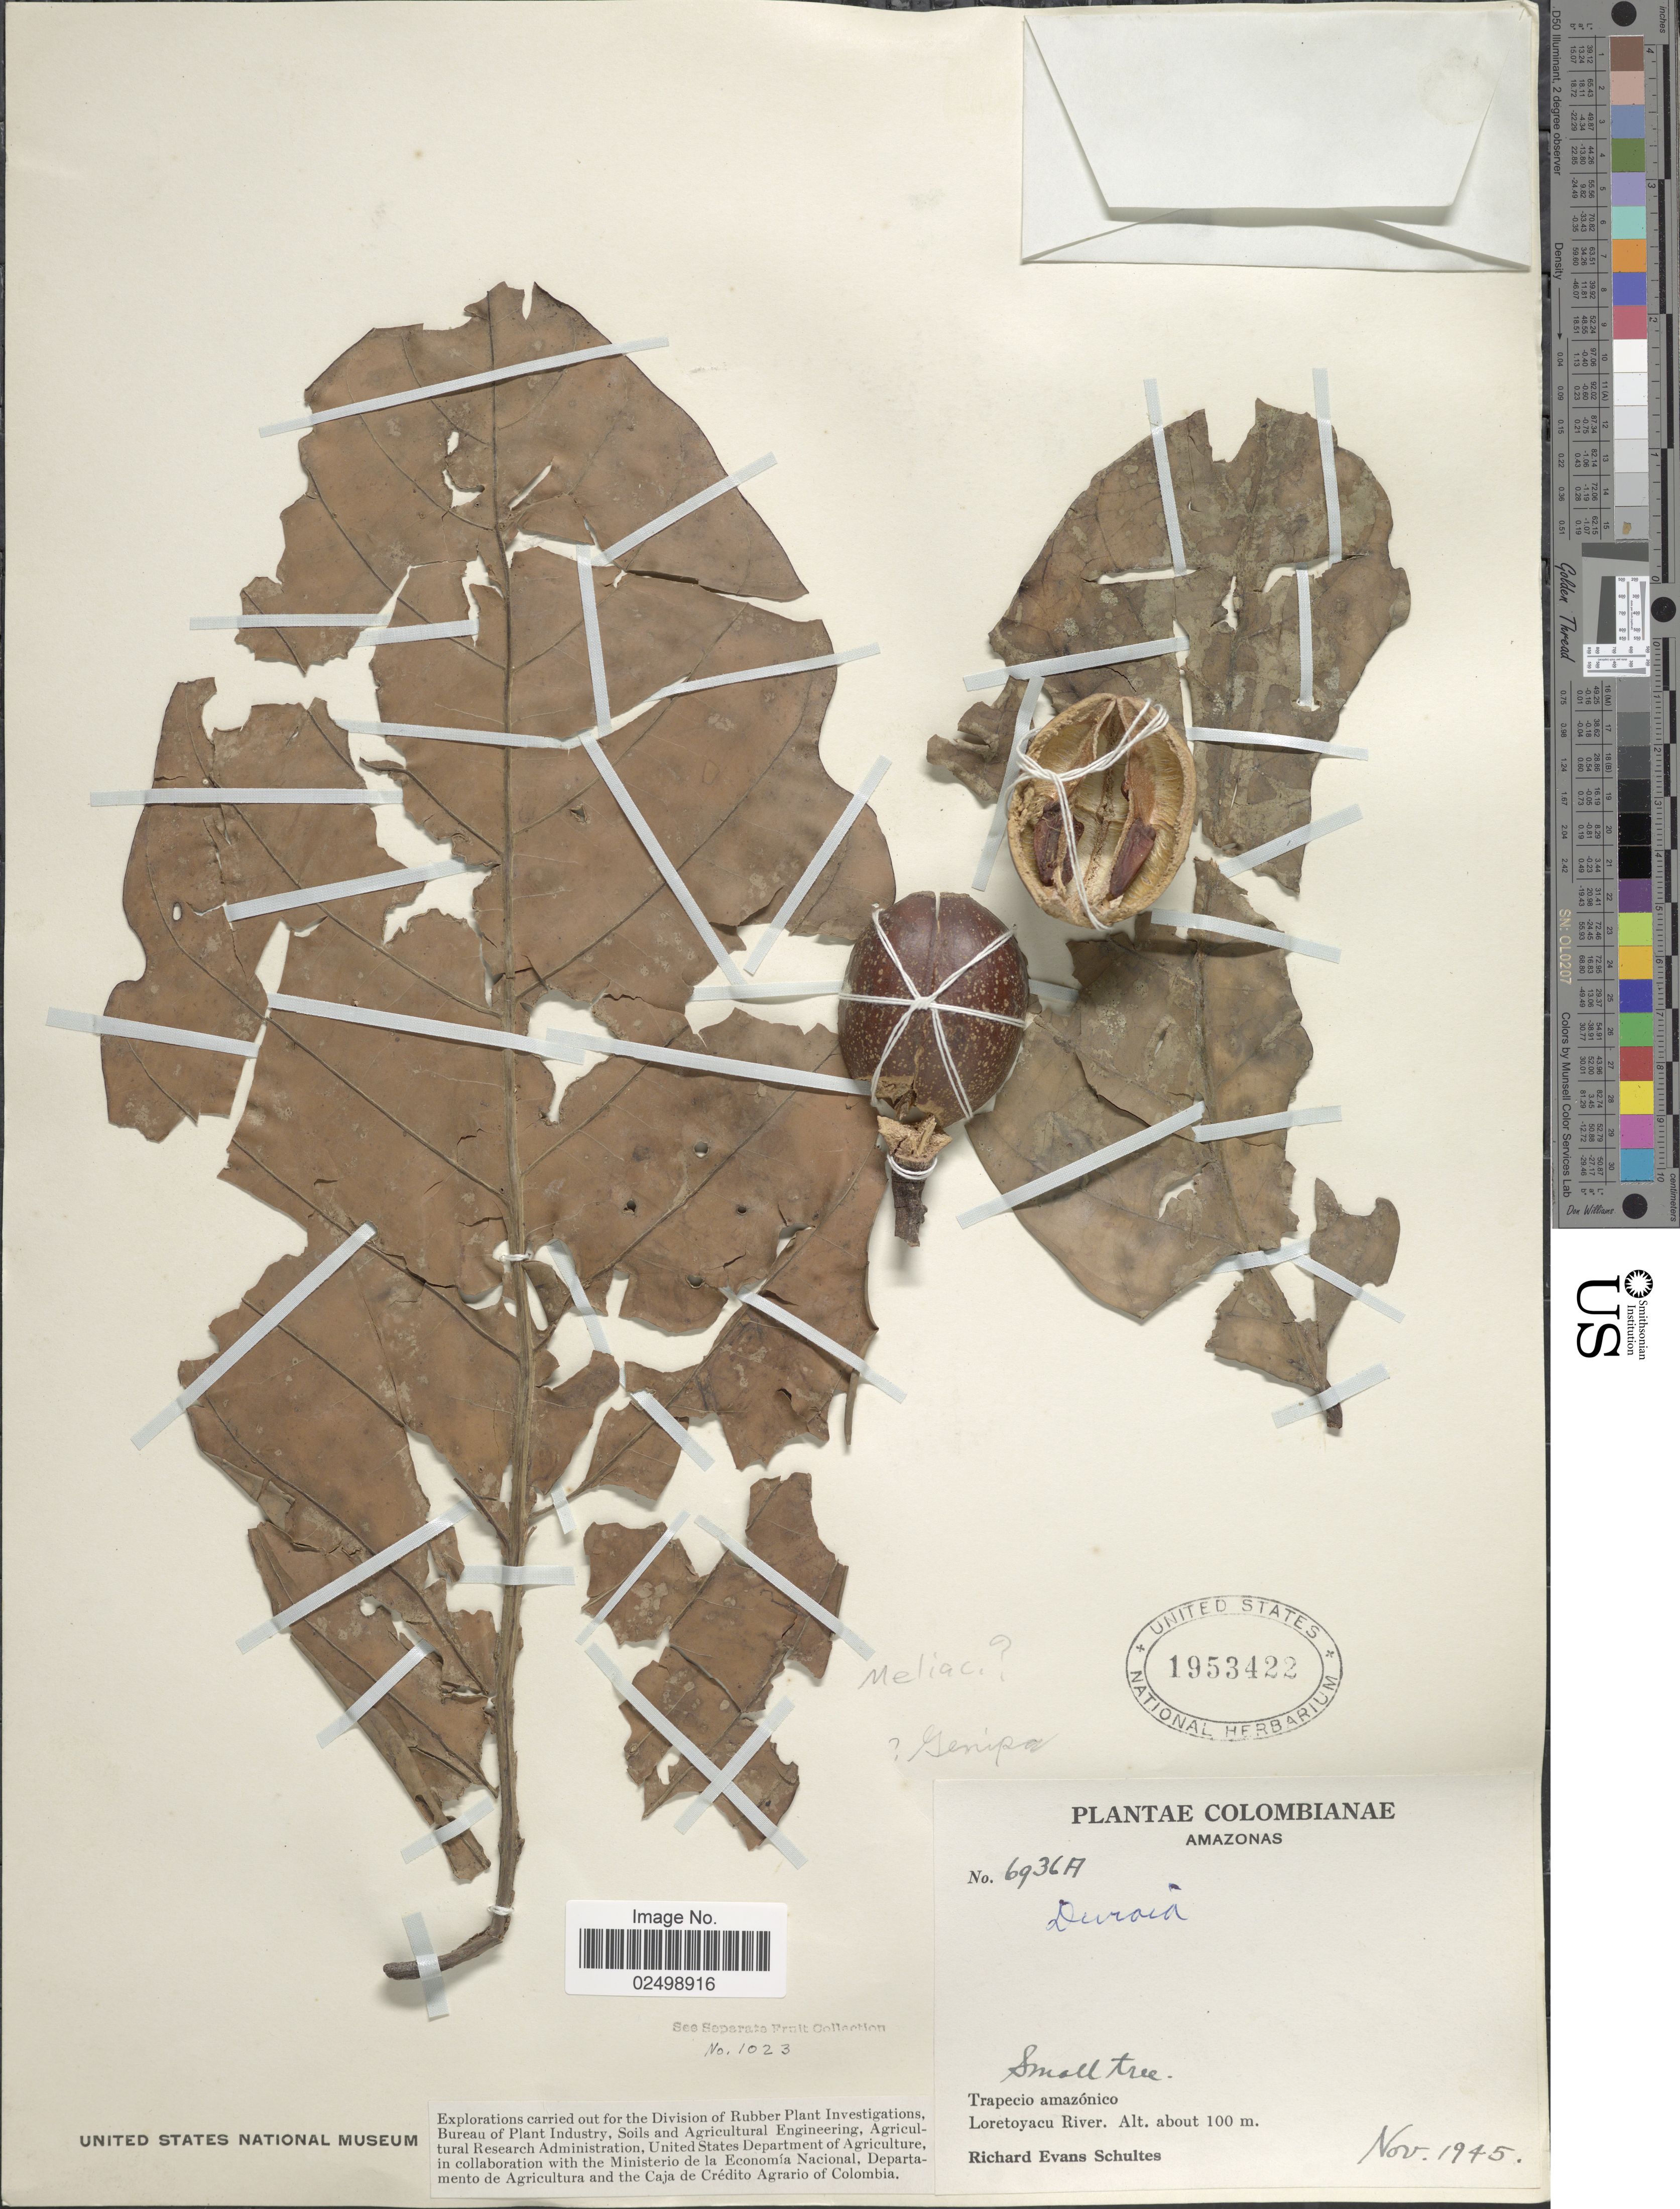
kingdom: Plantae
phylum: Tracheophyta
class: Magnoliopsida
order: Gentianales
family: Rubiaceae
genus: Duroia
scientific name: Duroia sp.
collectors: R. E. Schultes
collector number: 6936A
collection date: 1945-11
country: Colombia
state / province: Amazônas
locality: Trapecio amazónico, Loretoyacu River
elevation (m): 100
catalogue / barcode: US 1953422